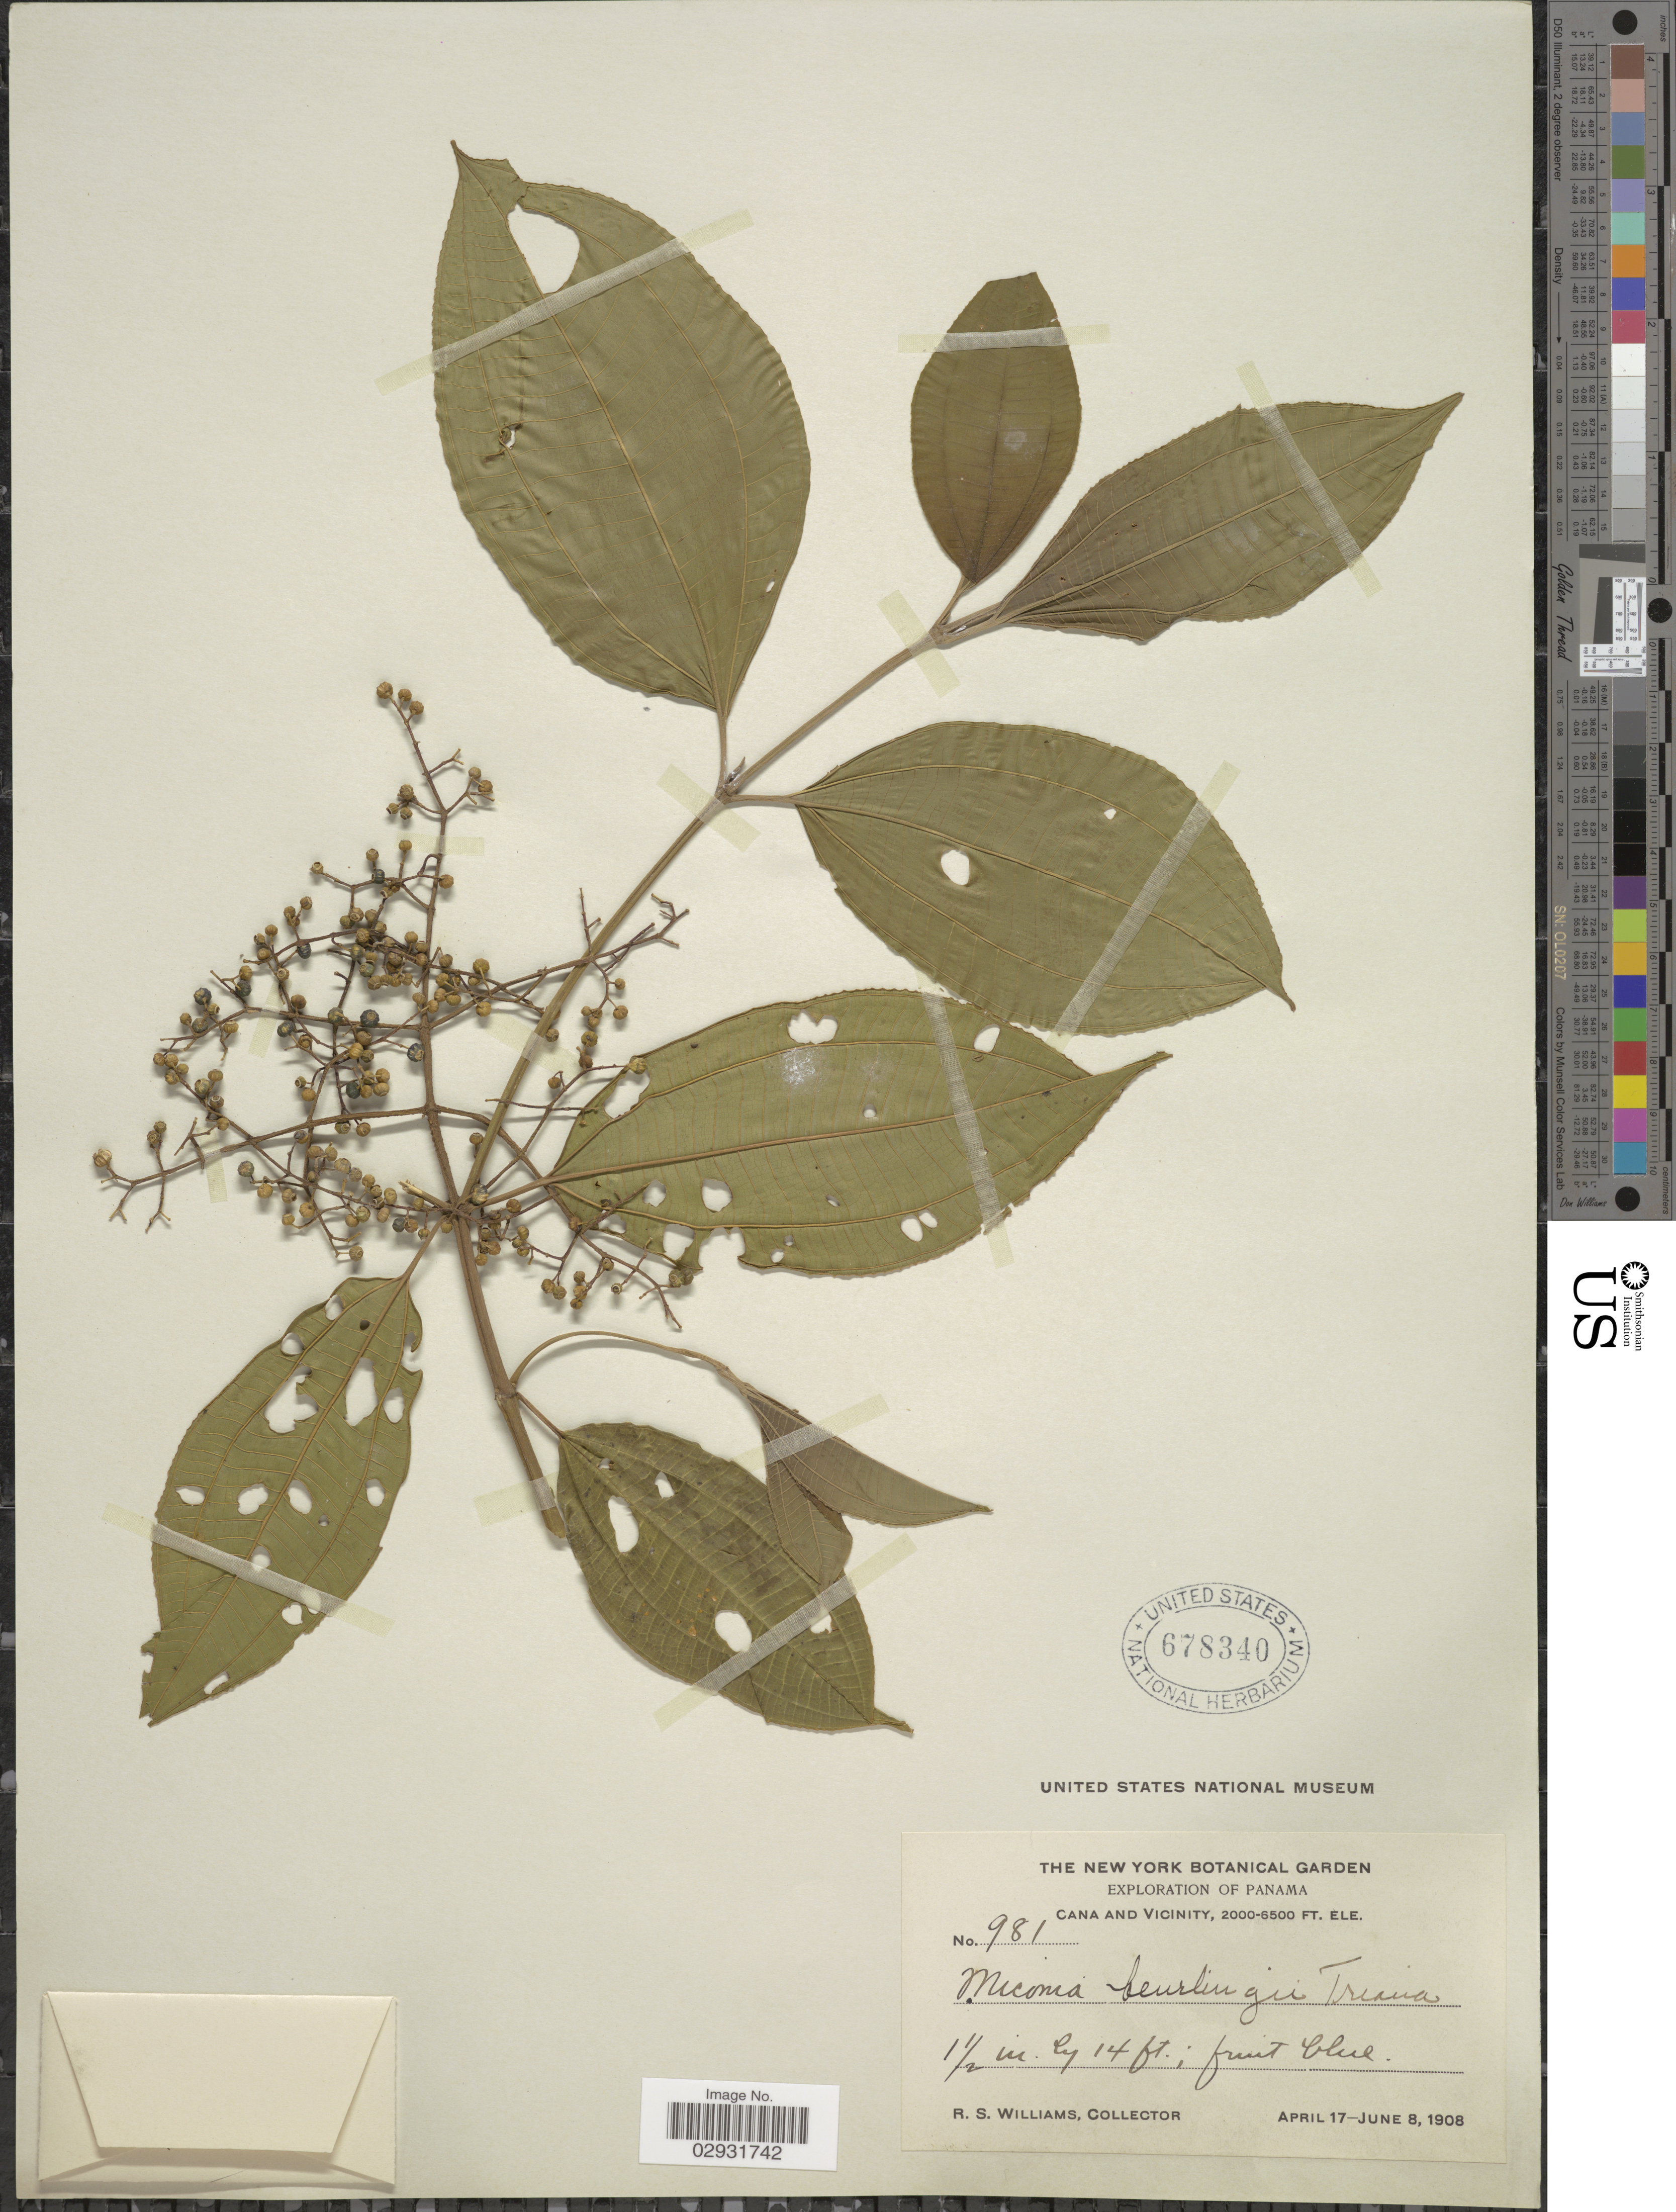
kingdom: Plantae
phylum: Tracheophyta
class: Magnoliopsida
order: Myrtales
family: Melastomataceae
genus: Miconia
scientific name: Miconia affinis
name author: DC.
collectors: R. S. Williams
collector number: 981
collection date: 1908-04-17/1908-06-08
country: Panama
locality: Cana and Vicinity.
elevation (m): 610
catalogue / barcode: US 678340